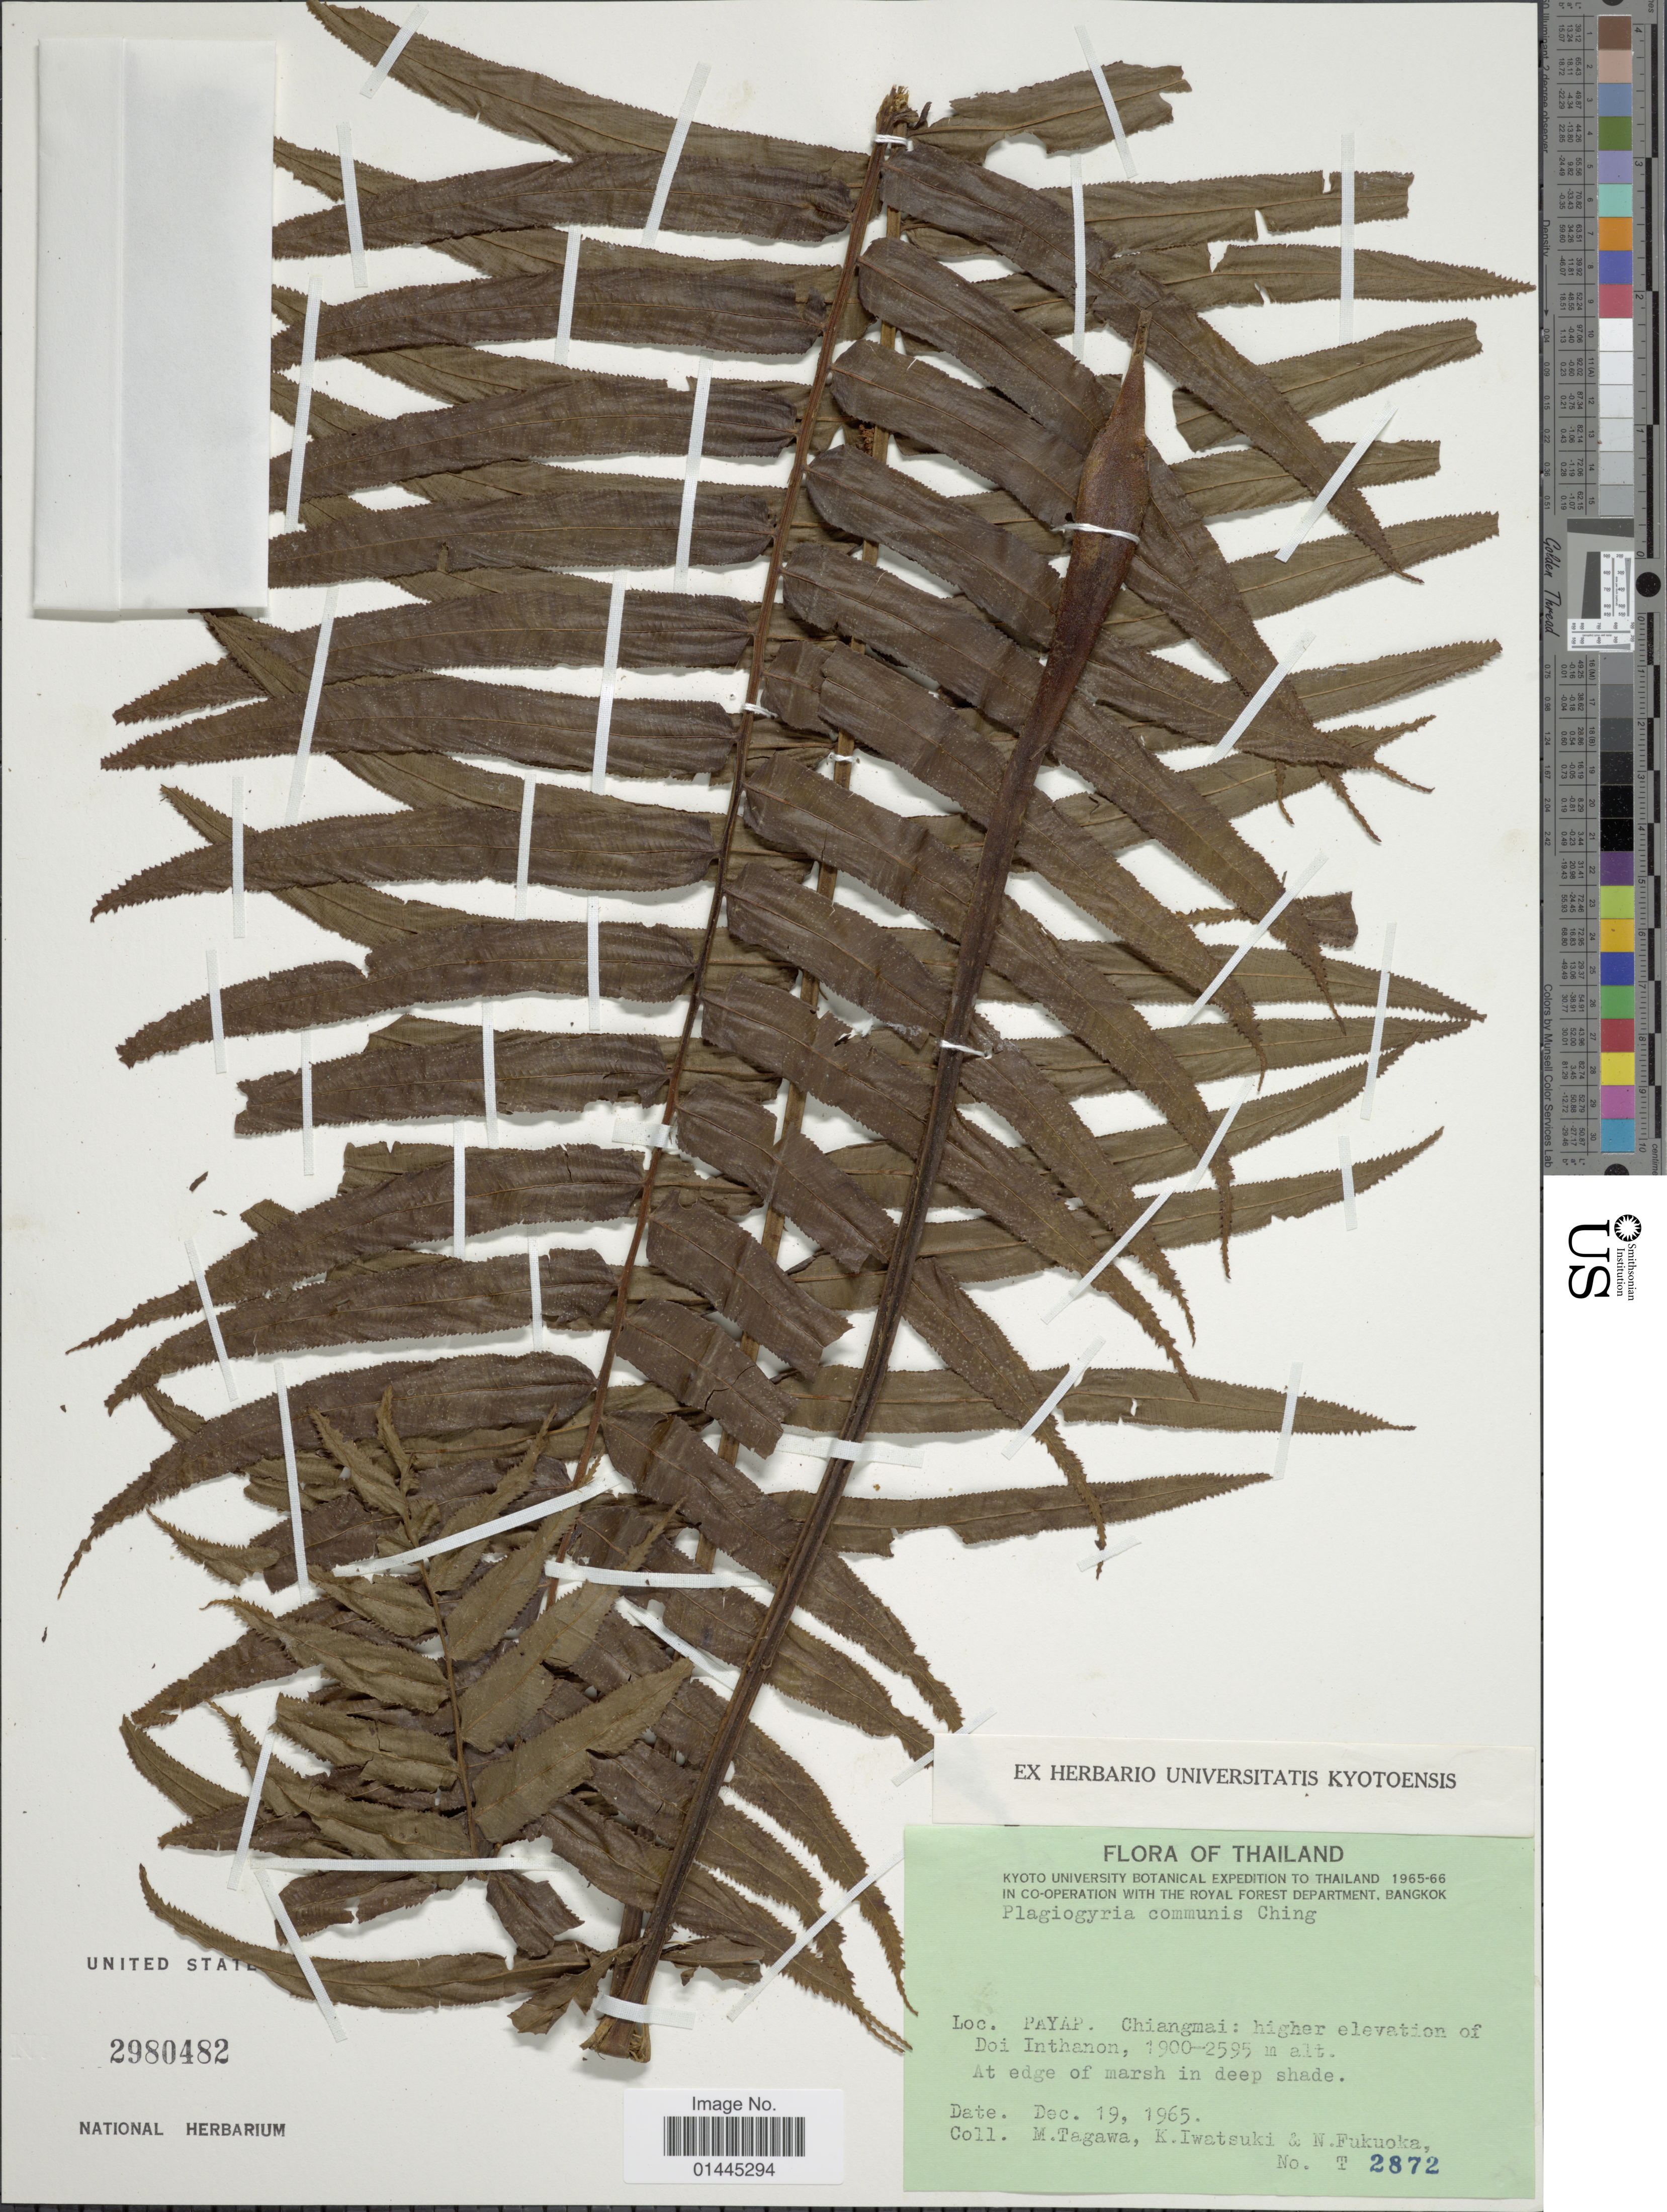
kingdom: Plantae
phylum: Tracheophyta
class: Polypodiopsida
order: Cyatheales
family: Plagiogyriaceae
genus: Plagiogyria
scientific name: Plagiogyria communis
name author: Ching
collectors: M. Tagawa, K. Iwatsuki & N. Fukuoka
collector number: T 2872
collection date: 1965-12-19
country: Thailand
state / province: Chiang Mai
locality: Payap, Chiangmai: higher elevation of Doi Inthanon, at edge of marsh in deep shade.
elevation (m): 1900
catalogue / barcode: US 2980482